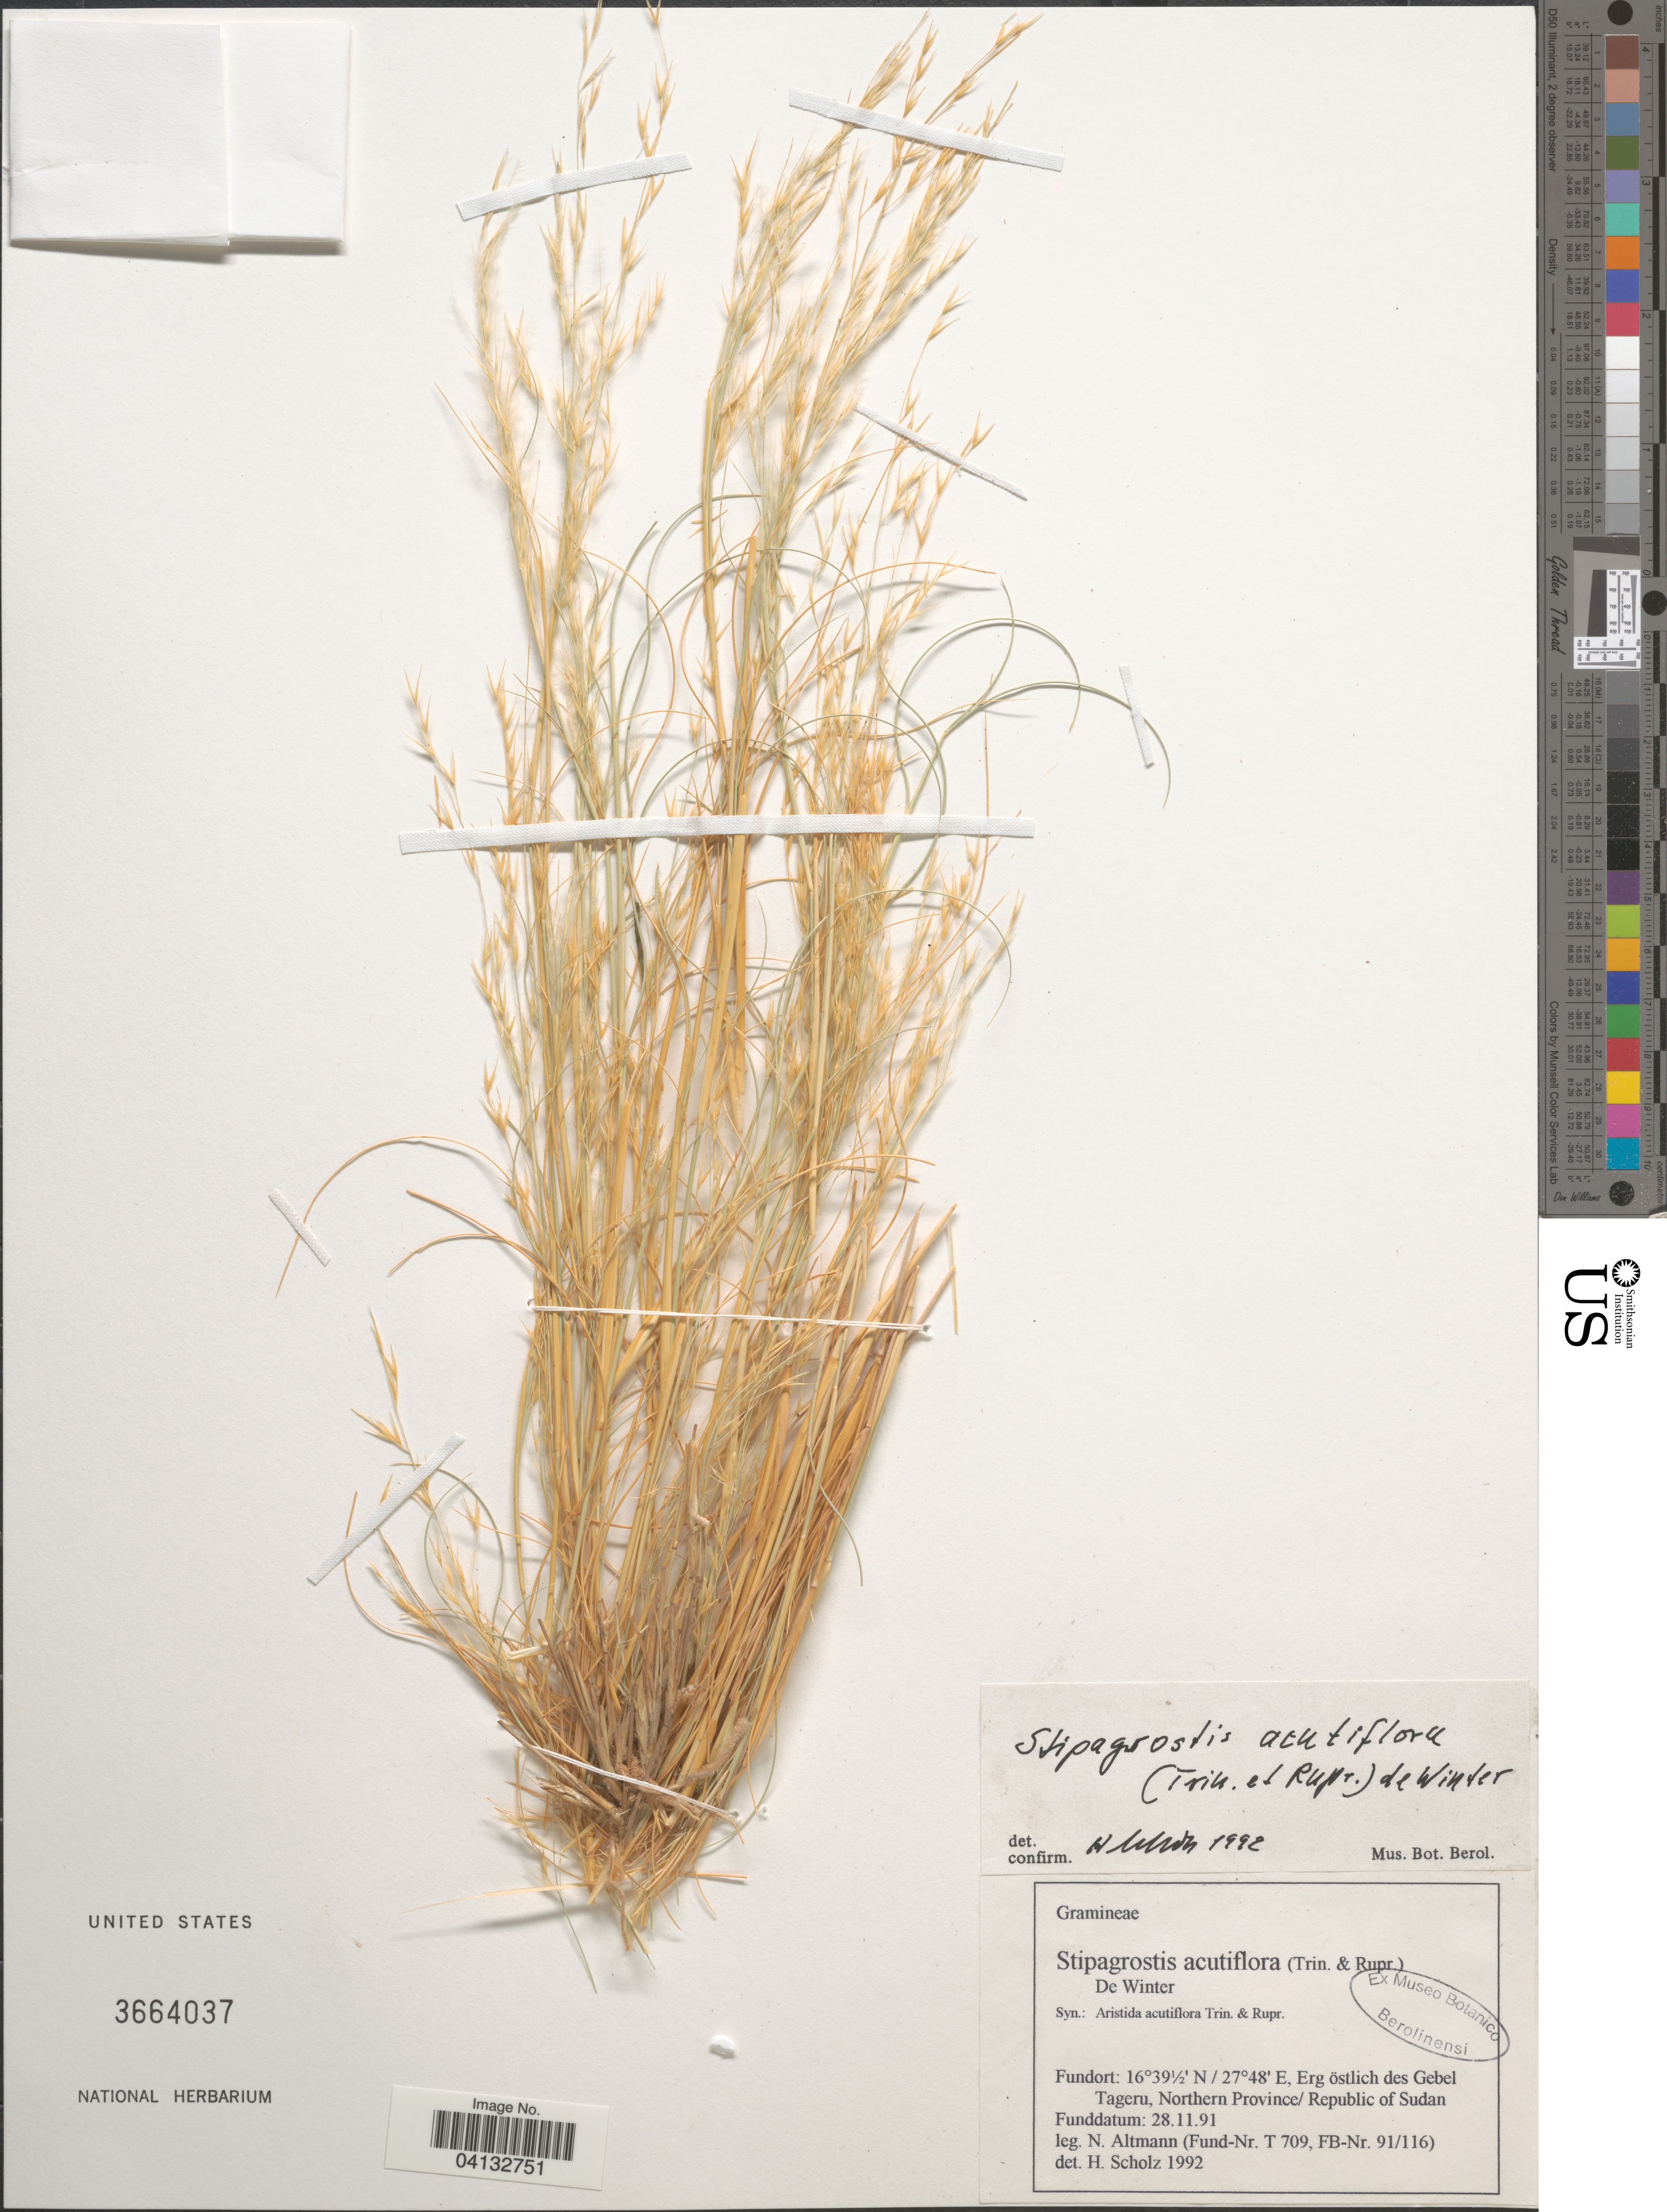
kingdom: Plantae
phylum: Tracheophyta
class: Liliopsida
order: Poales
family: Poaceae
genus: Stipagrostis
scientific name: Stipagrostis acutiflora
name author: (Trin. & Rupr.) De Winter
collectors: N. Altmann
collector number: T709/91/116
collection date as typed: Transcribed d/m/y: 28/11/91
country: Sudan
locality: Erg östlich des Gebel Tageru, Northern Province.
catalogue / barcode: US 3664037